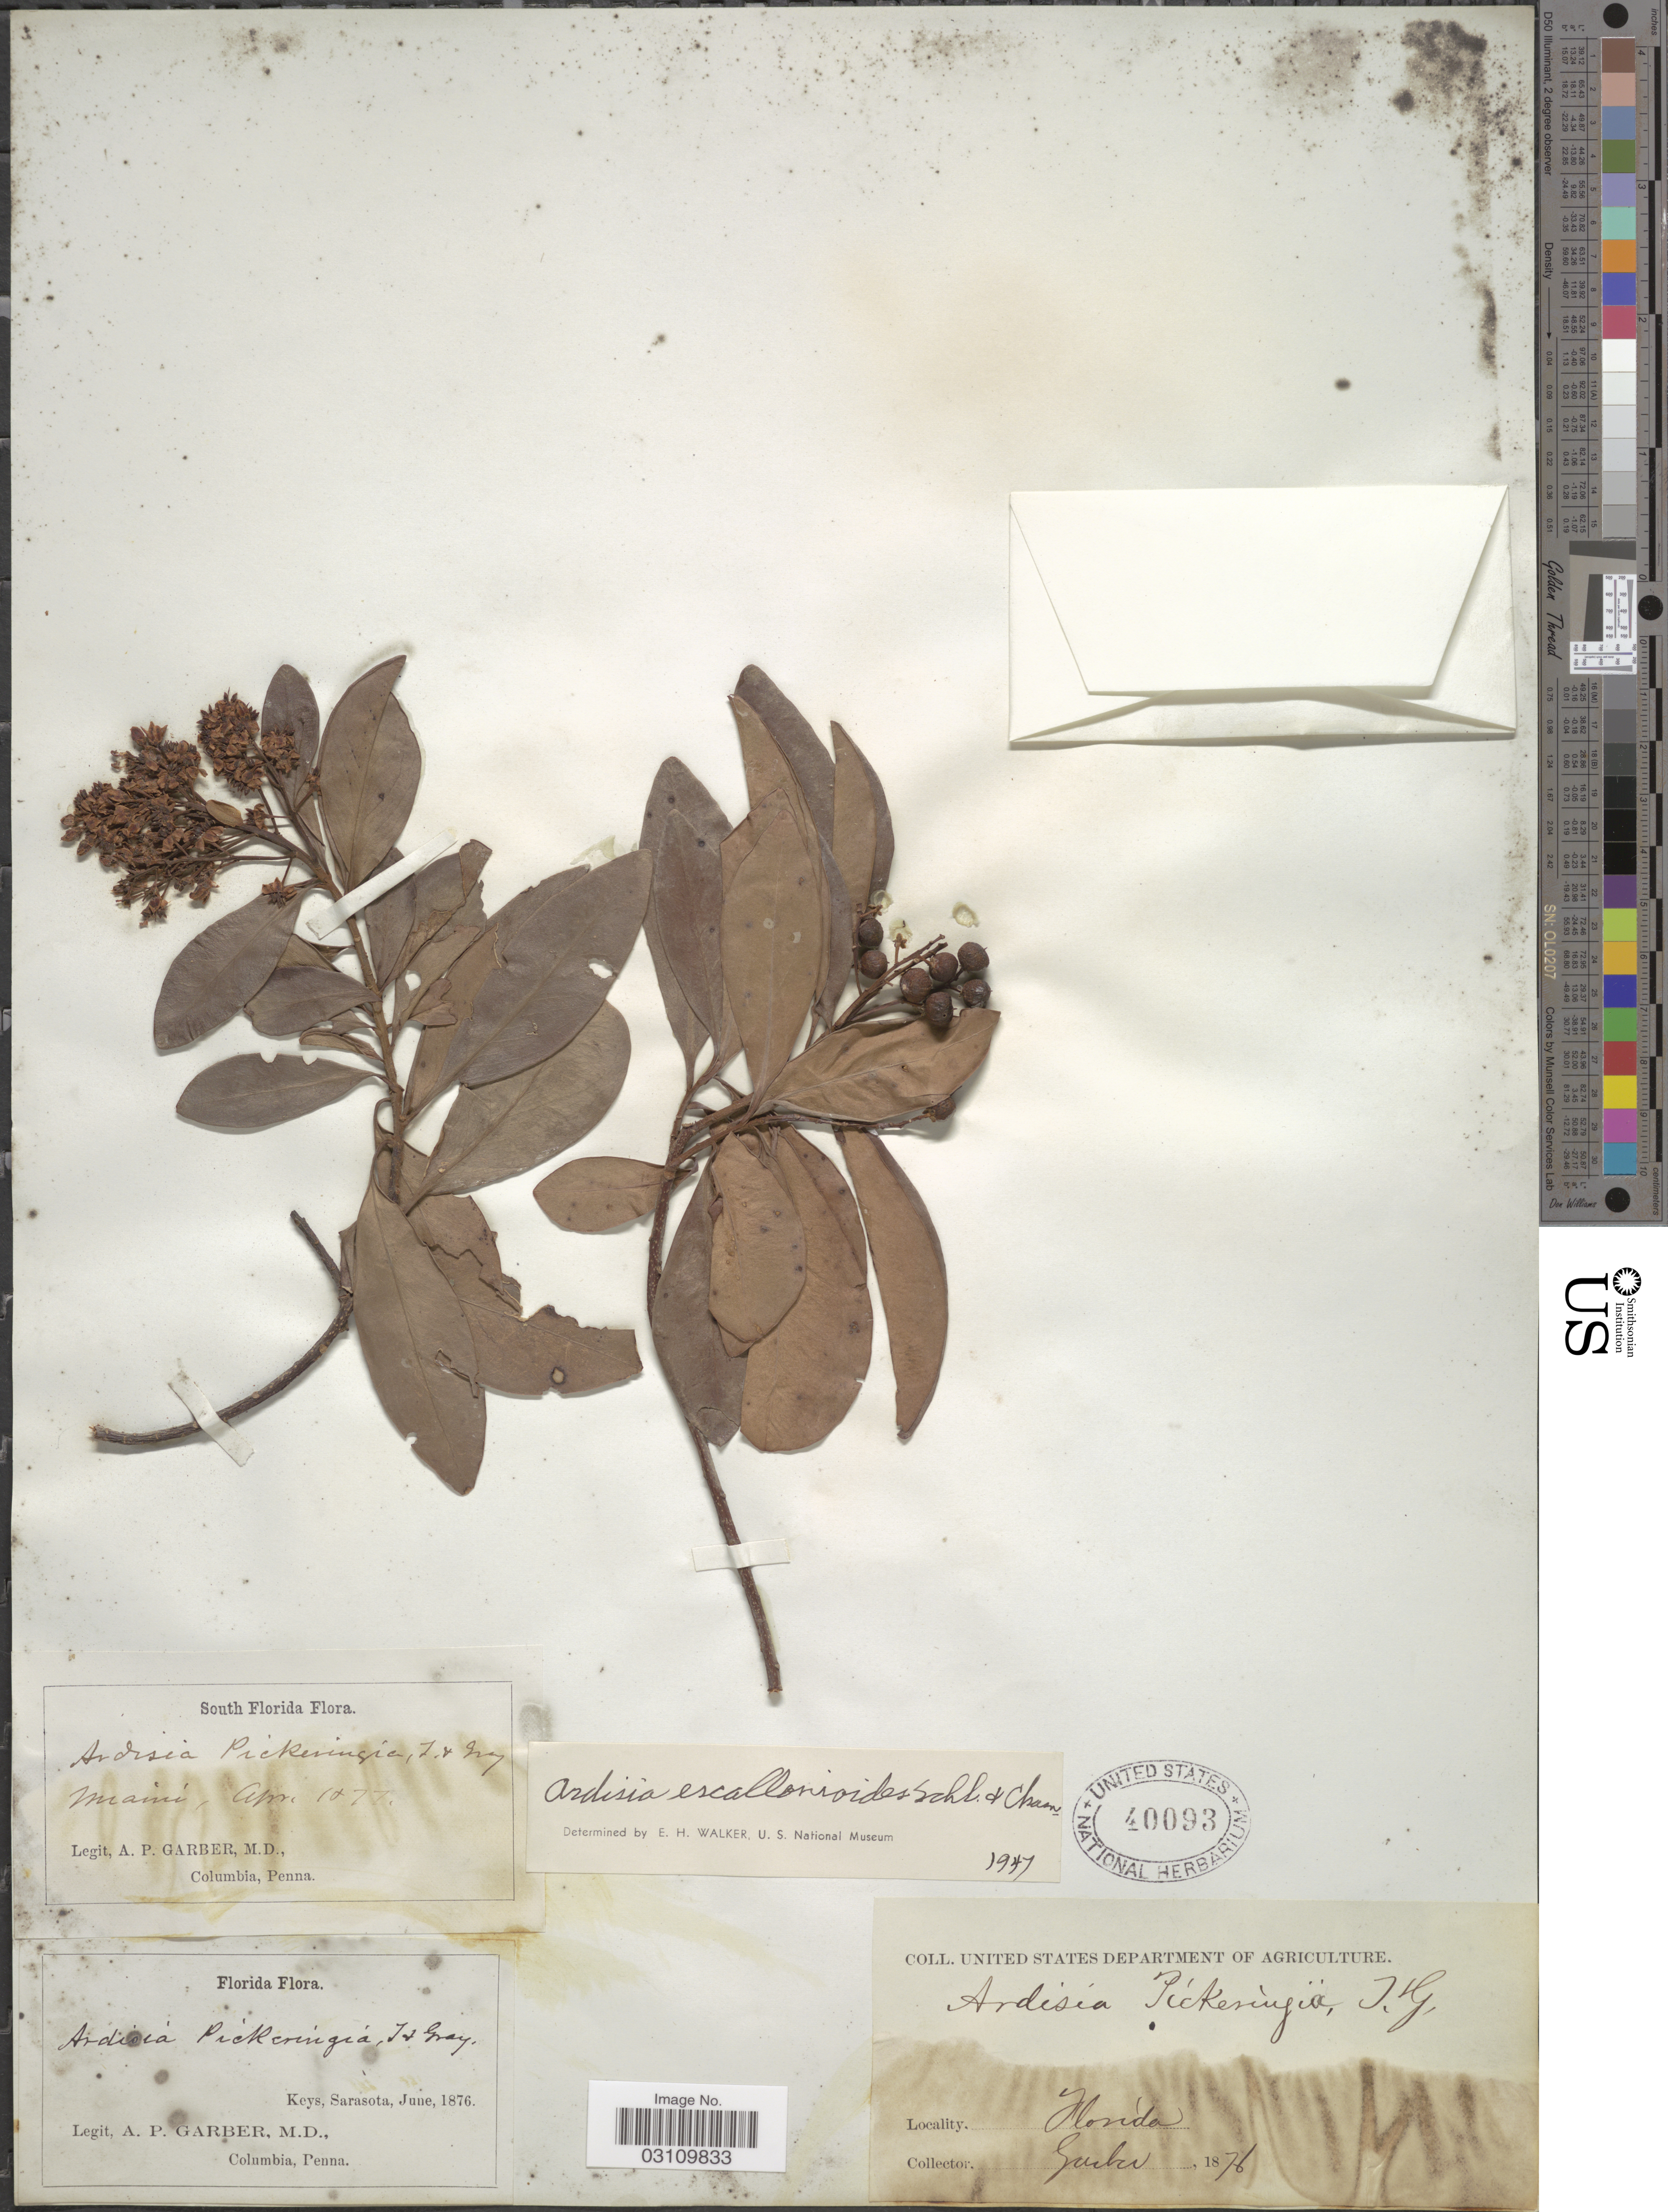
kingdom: Plantae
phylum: Tracheophyta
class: Magnoliopsida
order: Ericales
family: Primulaceae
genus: Ardisia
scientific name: Ardisia escallonioides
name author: Schltdl. & Cham.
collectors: A. P. Garber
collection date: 1877-04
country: United States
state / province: Florida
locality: South Florida, Miami.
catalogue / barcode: US 40093